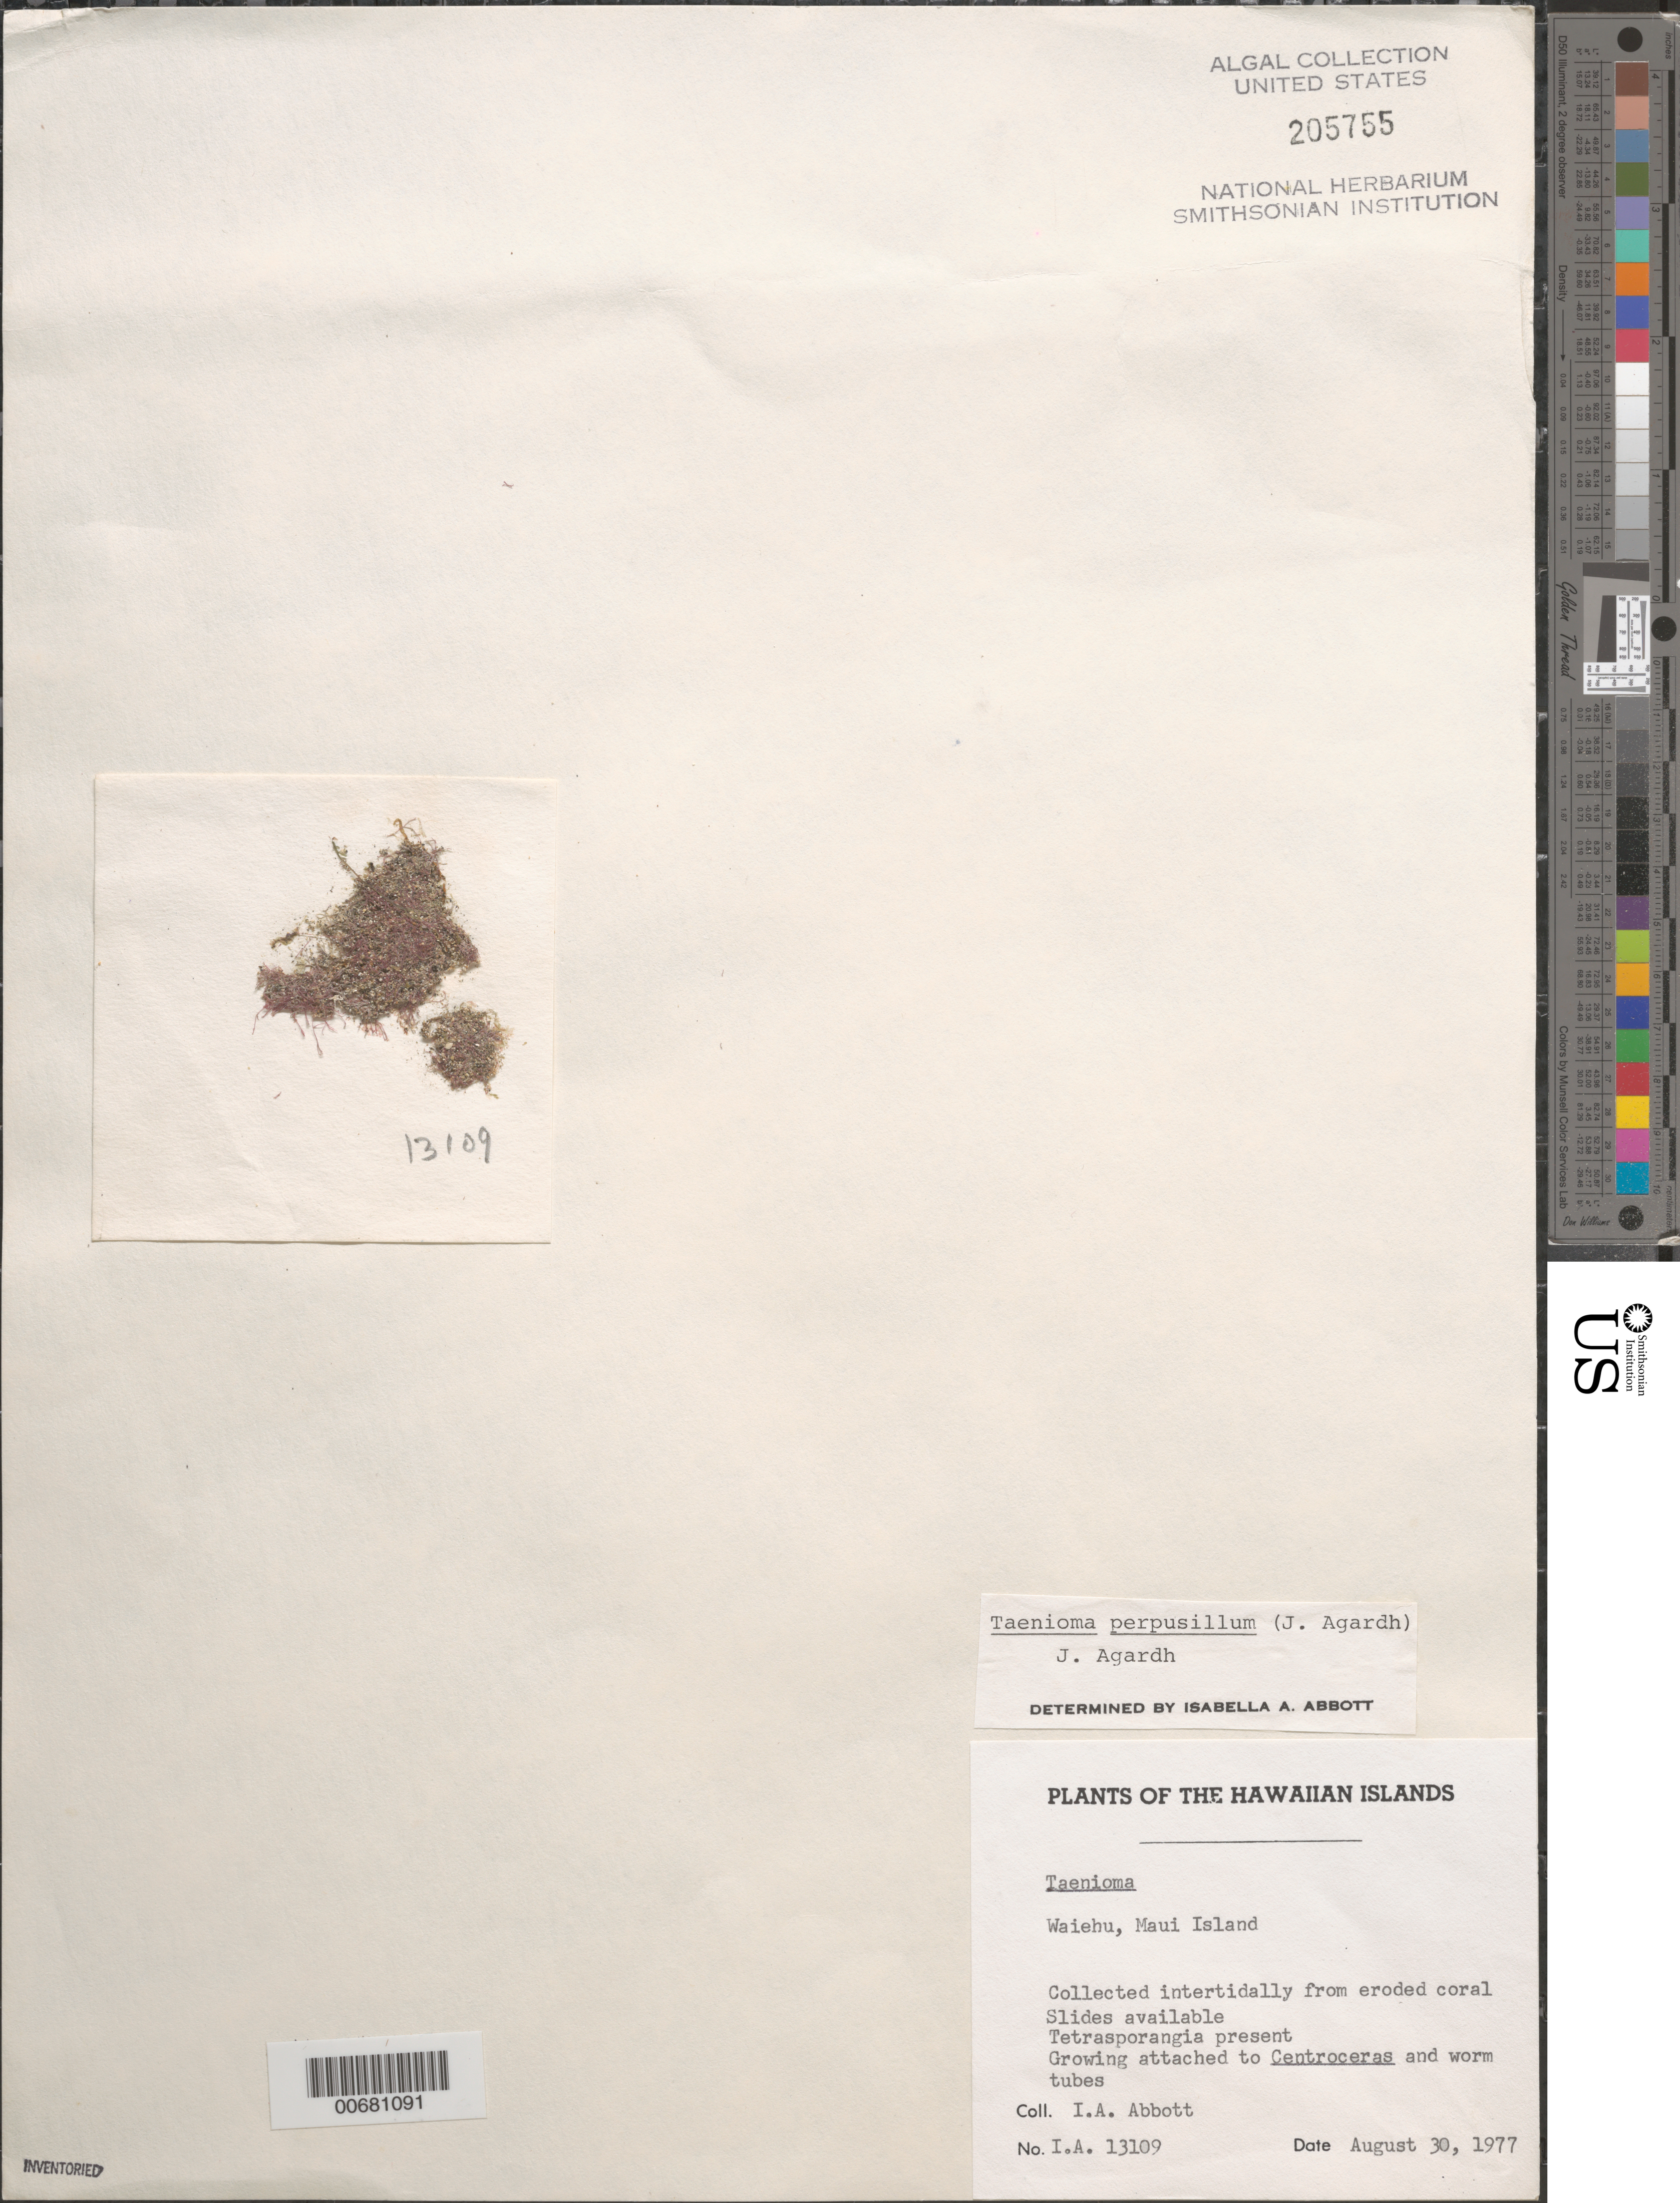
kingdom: Plantae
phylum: Rhodophyta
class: Florideophyceae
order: Ceramiales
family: Delesseriaceae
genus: Taenioma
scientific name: Taenioma perpusillum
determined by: Abbott, Isabella A.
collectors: I. A. Abbott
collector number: IAA 13109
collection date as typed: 30 Aug 1977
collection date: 1977-08-30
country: United States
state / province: Hawaii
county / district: Maui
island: Maui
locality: Waiehu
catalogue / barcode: US 205755